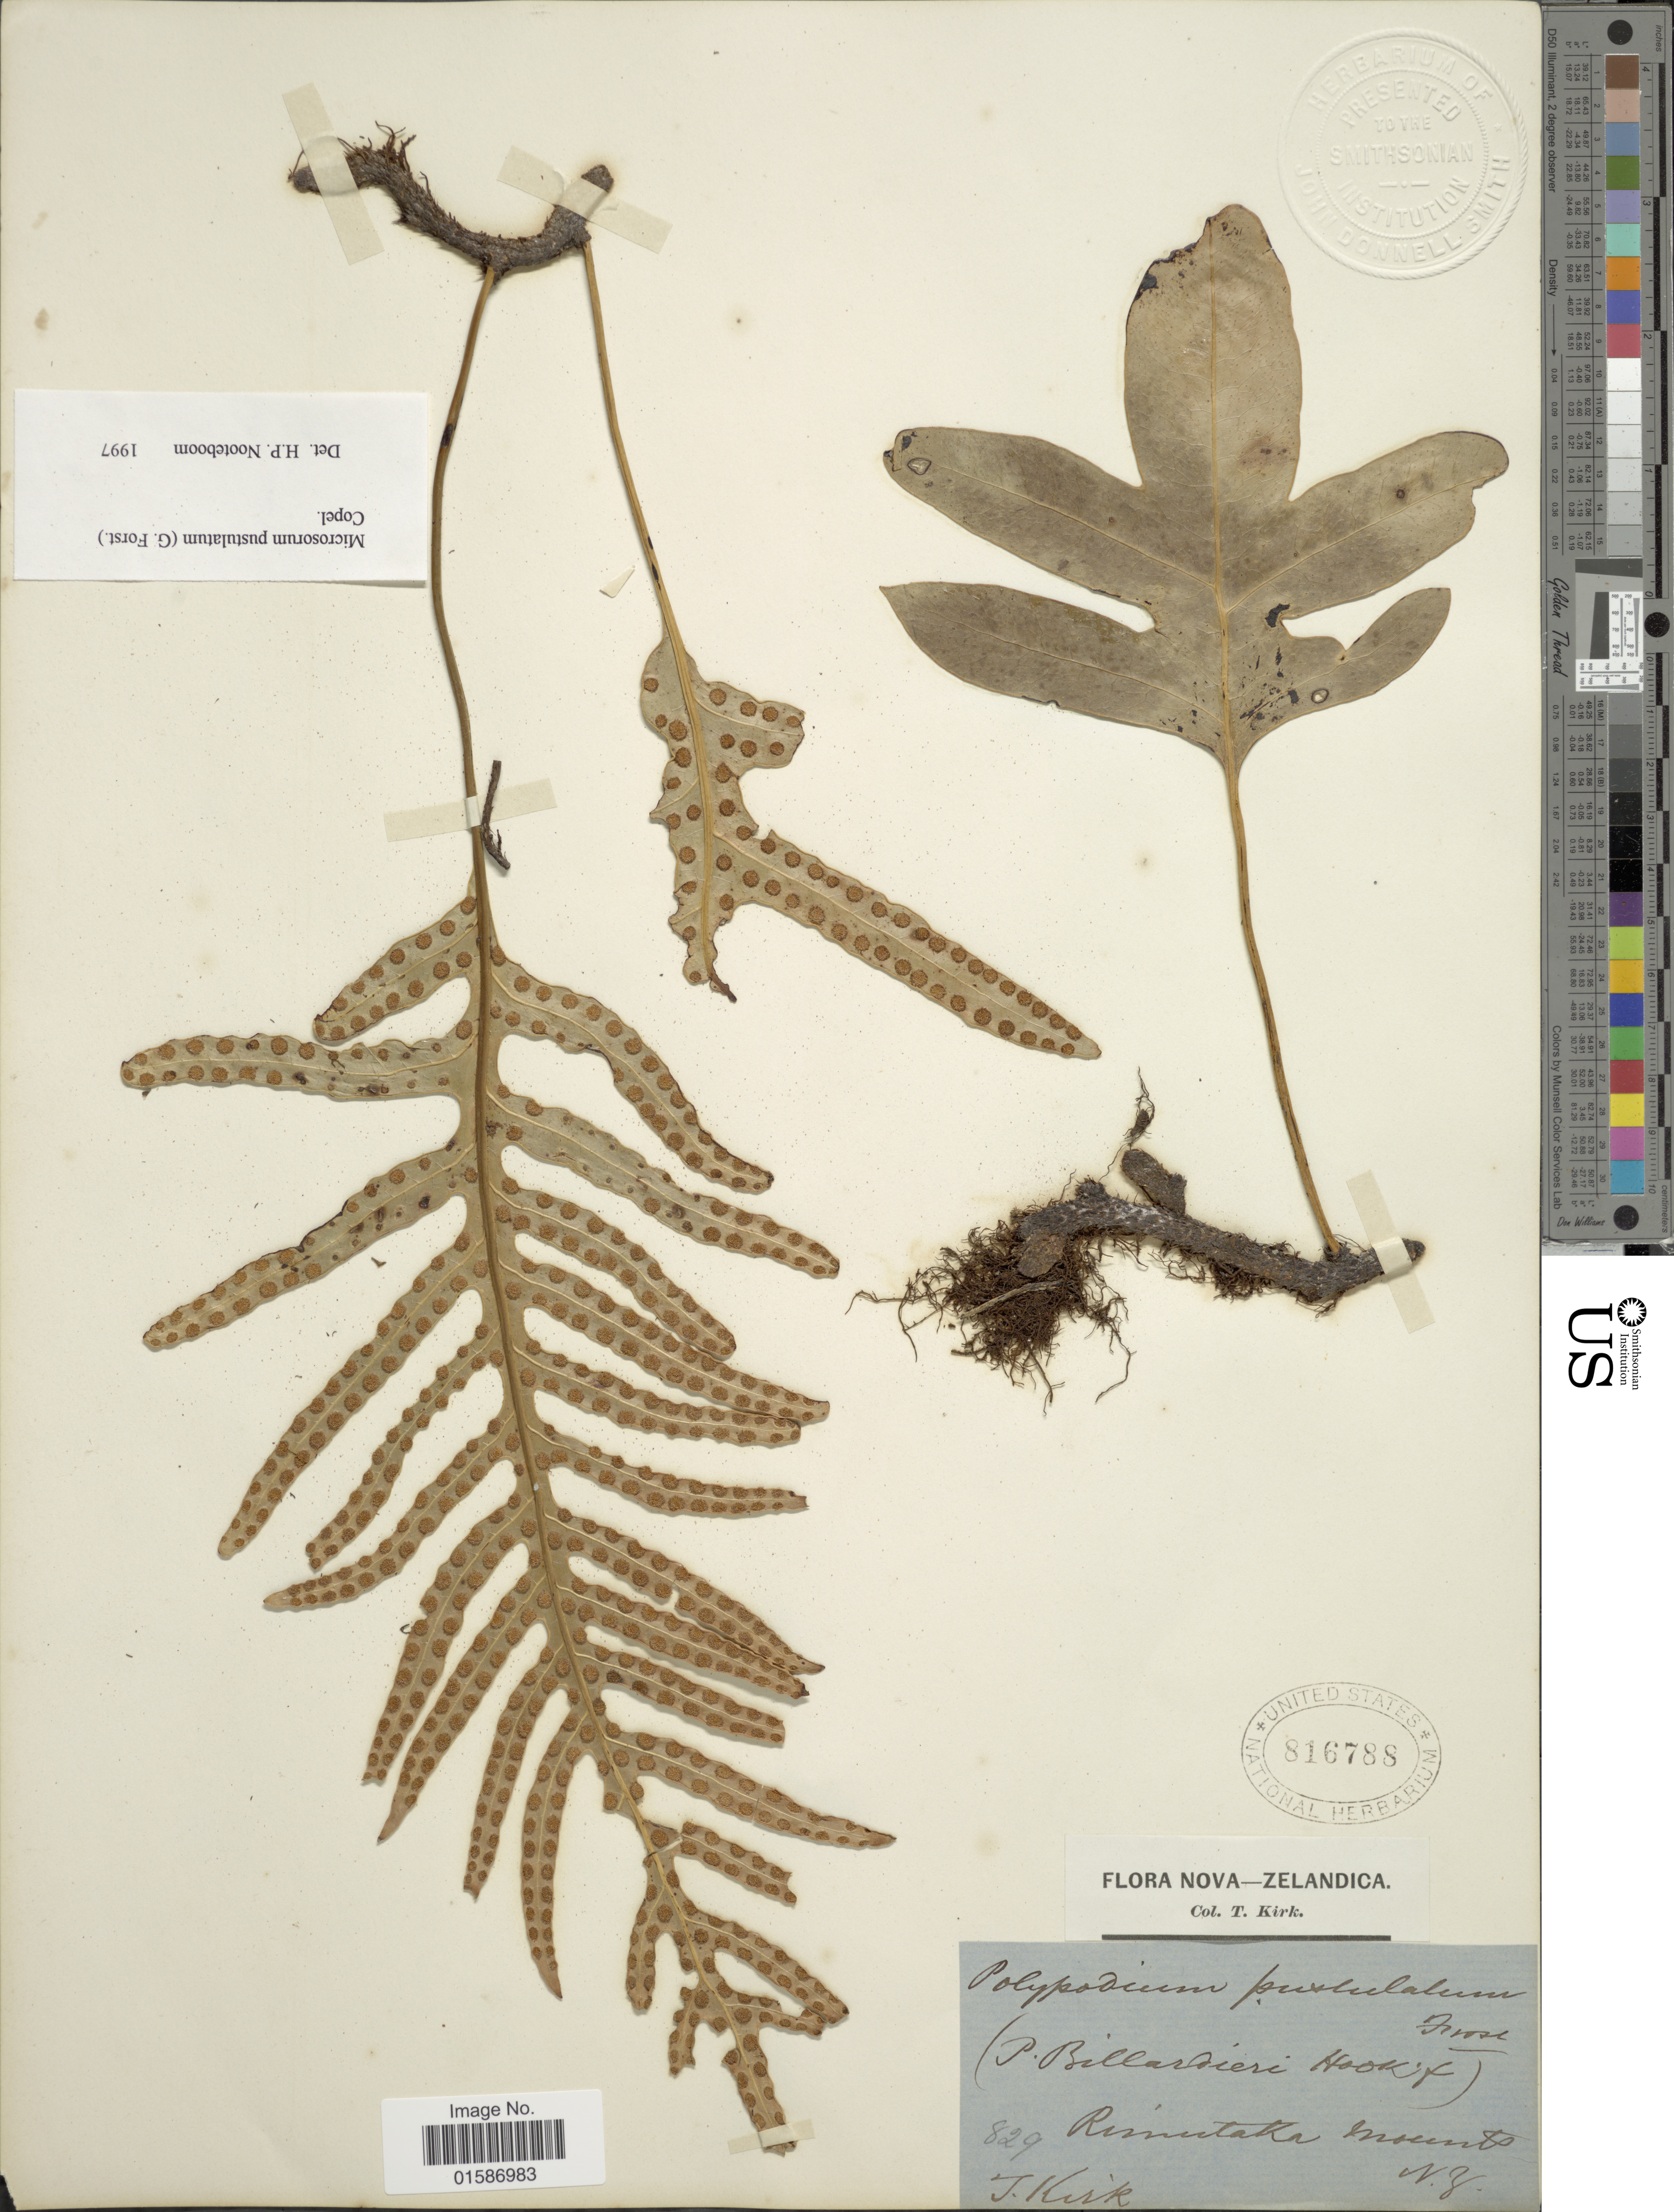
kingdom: Plantae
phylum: Tracheophyta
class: Polypodiopsida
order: Polypodiales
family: Polypodiaceae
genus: Microsorum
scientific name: Microsorum scandens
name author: Tindale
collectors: T. Kirk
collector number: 829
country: New Zealand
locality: Rimutaka Mounts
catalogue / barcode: US 816788